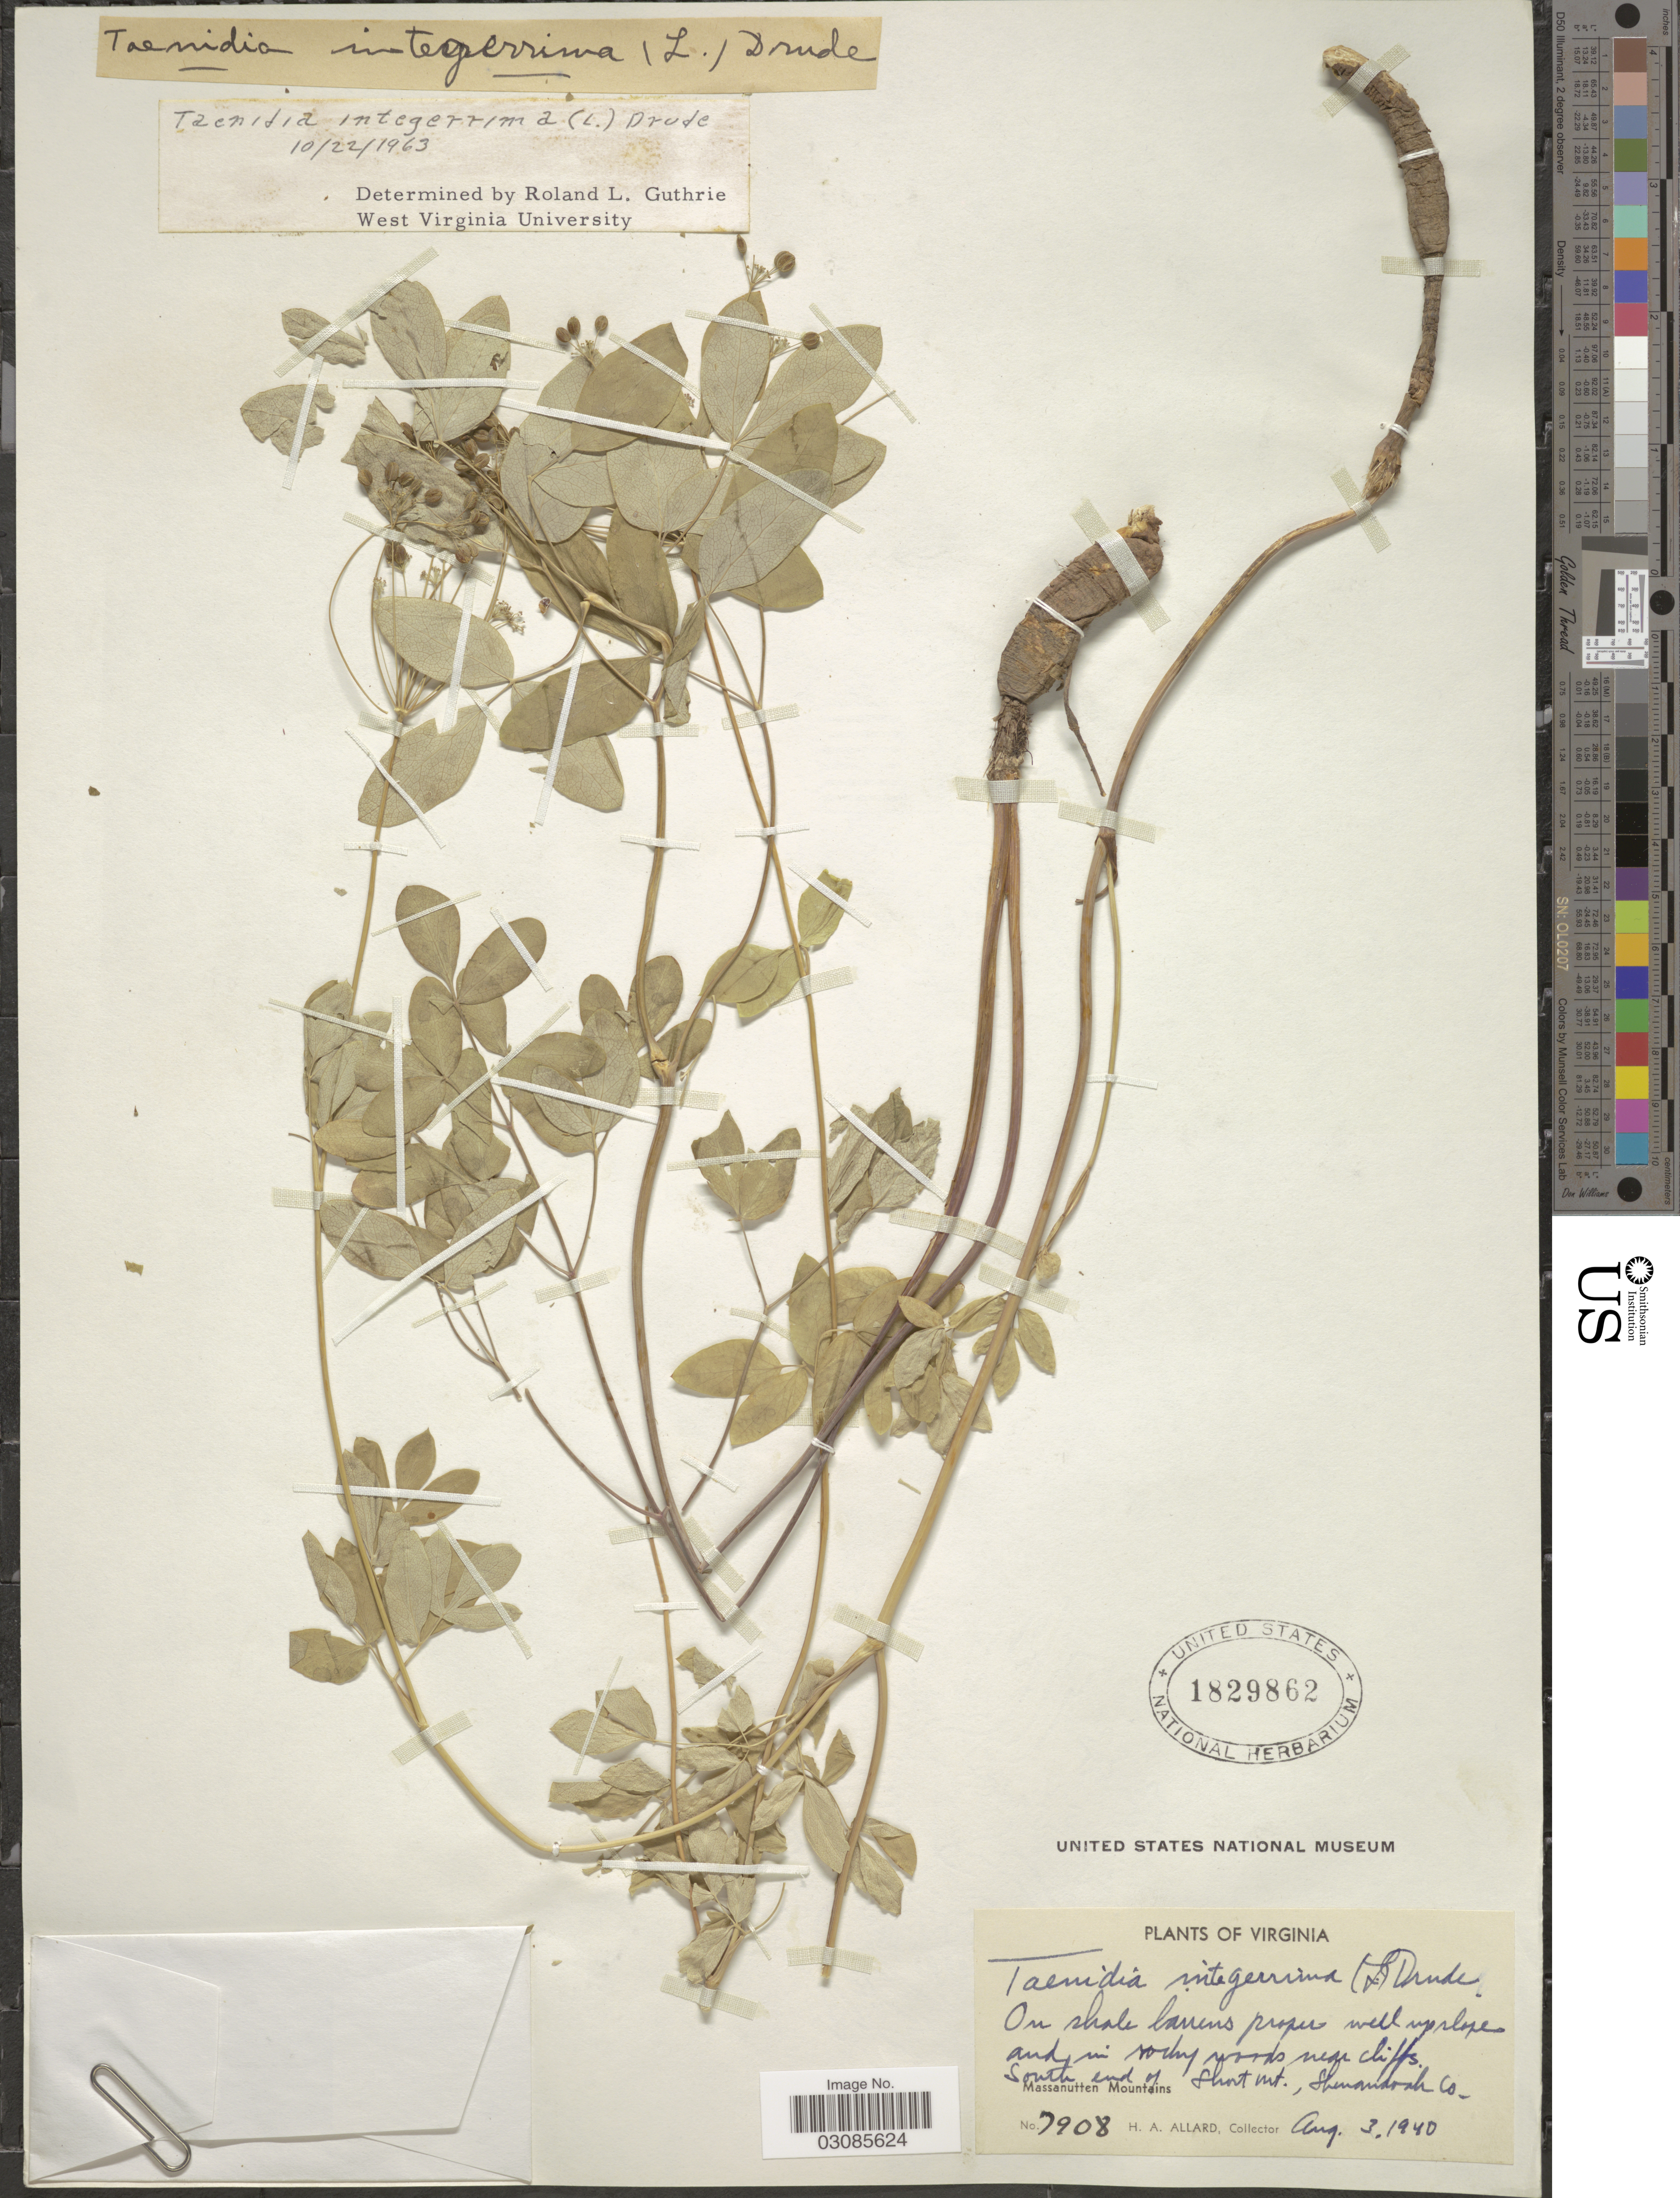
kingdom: Plantae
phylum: Tracheophyta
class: Magnoliopsida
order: Apiales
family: Apiaceae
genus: Taenidia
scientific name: Taenidia integerrima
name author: (L.) Drude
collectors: H. A. Allard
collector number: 7908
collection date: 1940-08-03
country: United States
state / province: Virginia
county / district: Shenandoah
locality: South end of Short Mt., Shenandoah Co. Massanutten Mountains.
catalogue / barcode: US 1829862